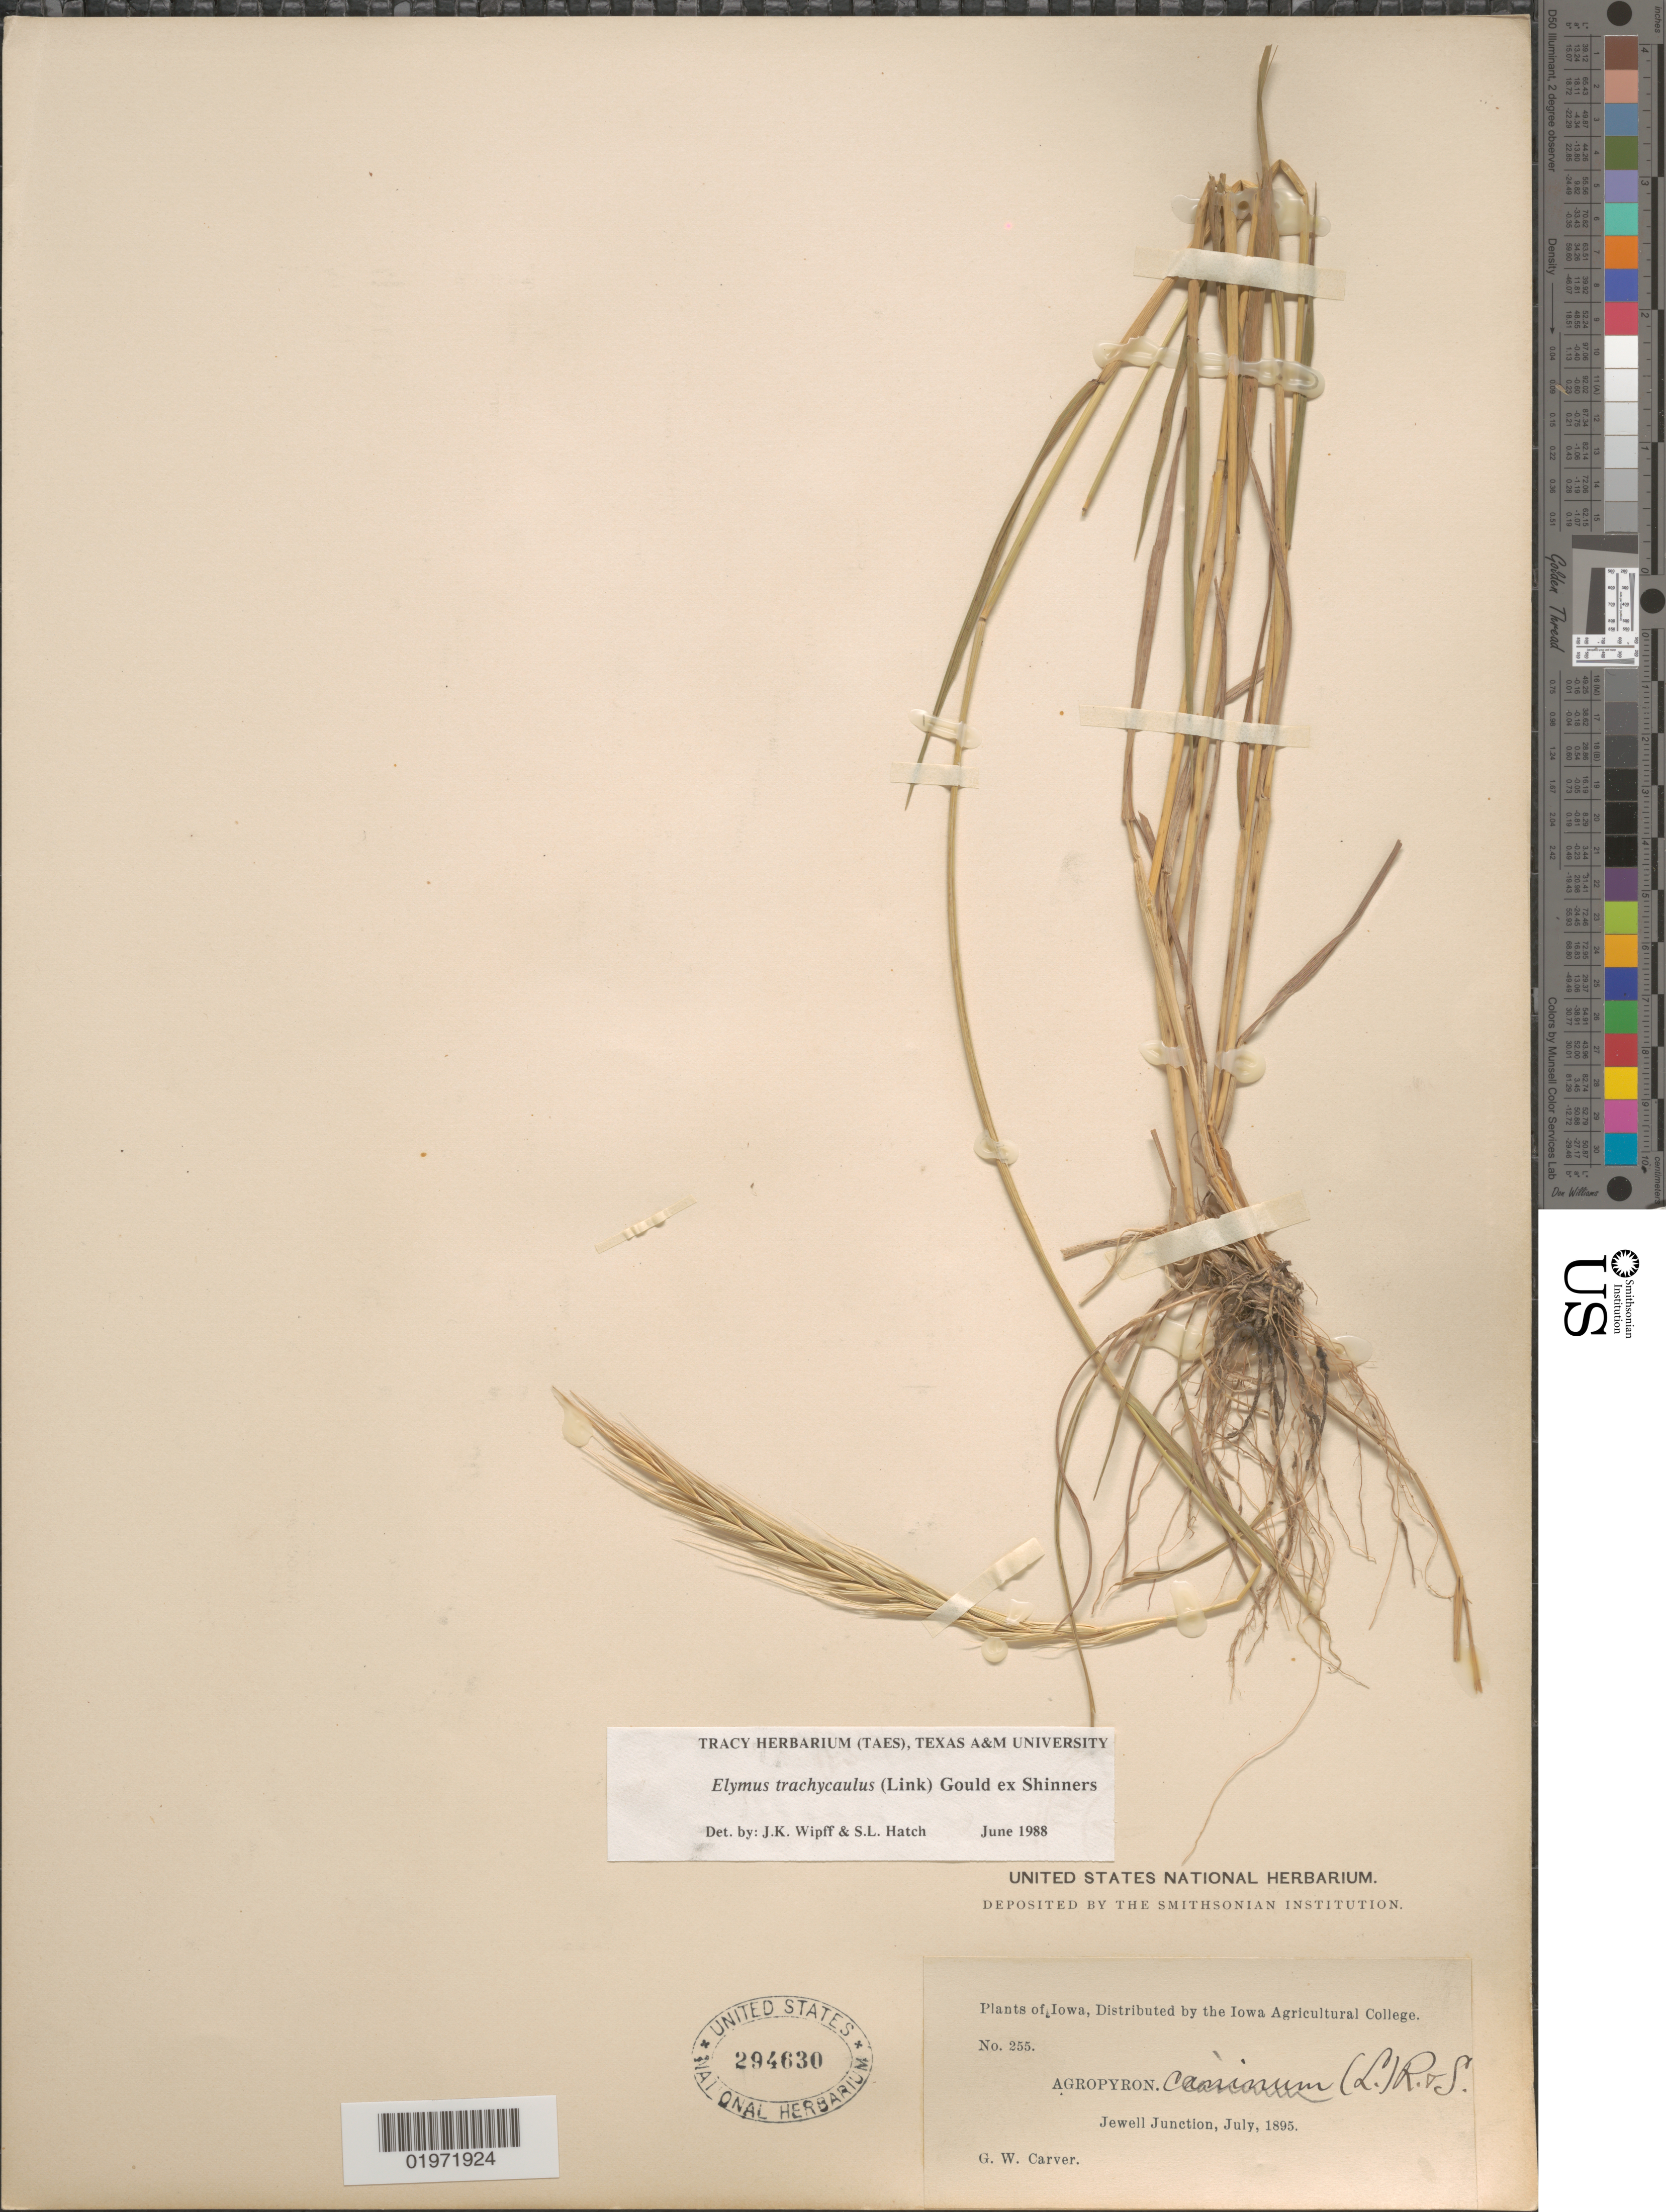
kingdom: Plantae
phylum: Tracheophyta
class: Liliopsida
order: Poales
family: Poaceae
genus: Elymus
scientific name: Elymus trachycaulus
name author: (Link) Gould ex Shinners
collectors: G. Carver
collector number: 255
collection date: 1895-07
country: United States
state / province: Iowa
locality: Jewell Junction.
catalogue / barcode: US 294630